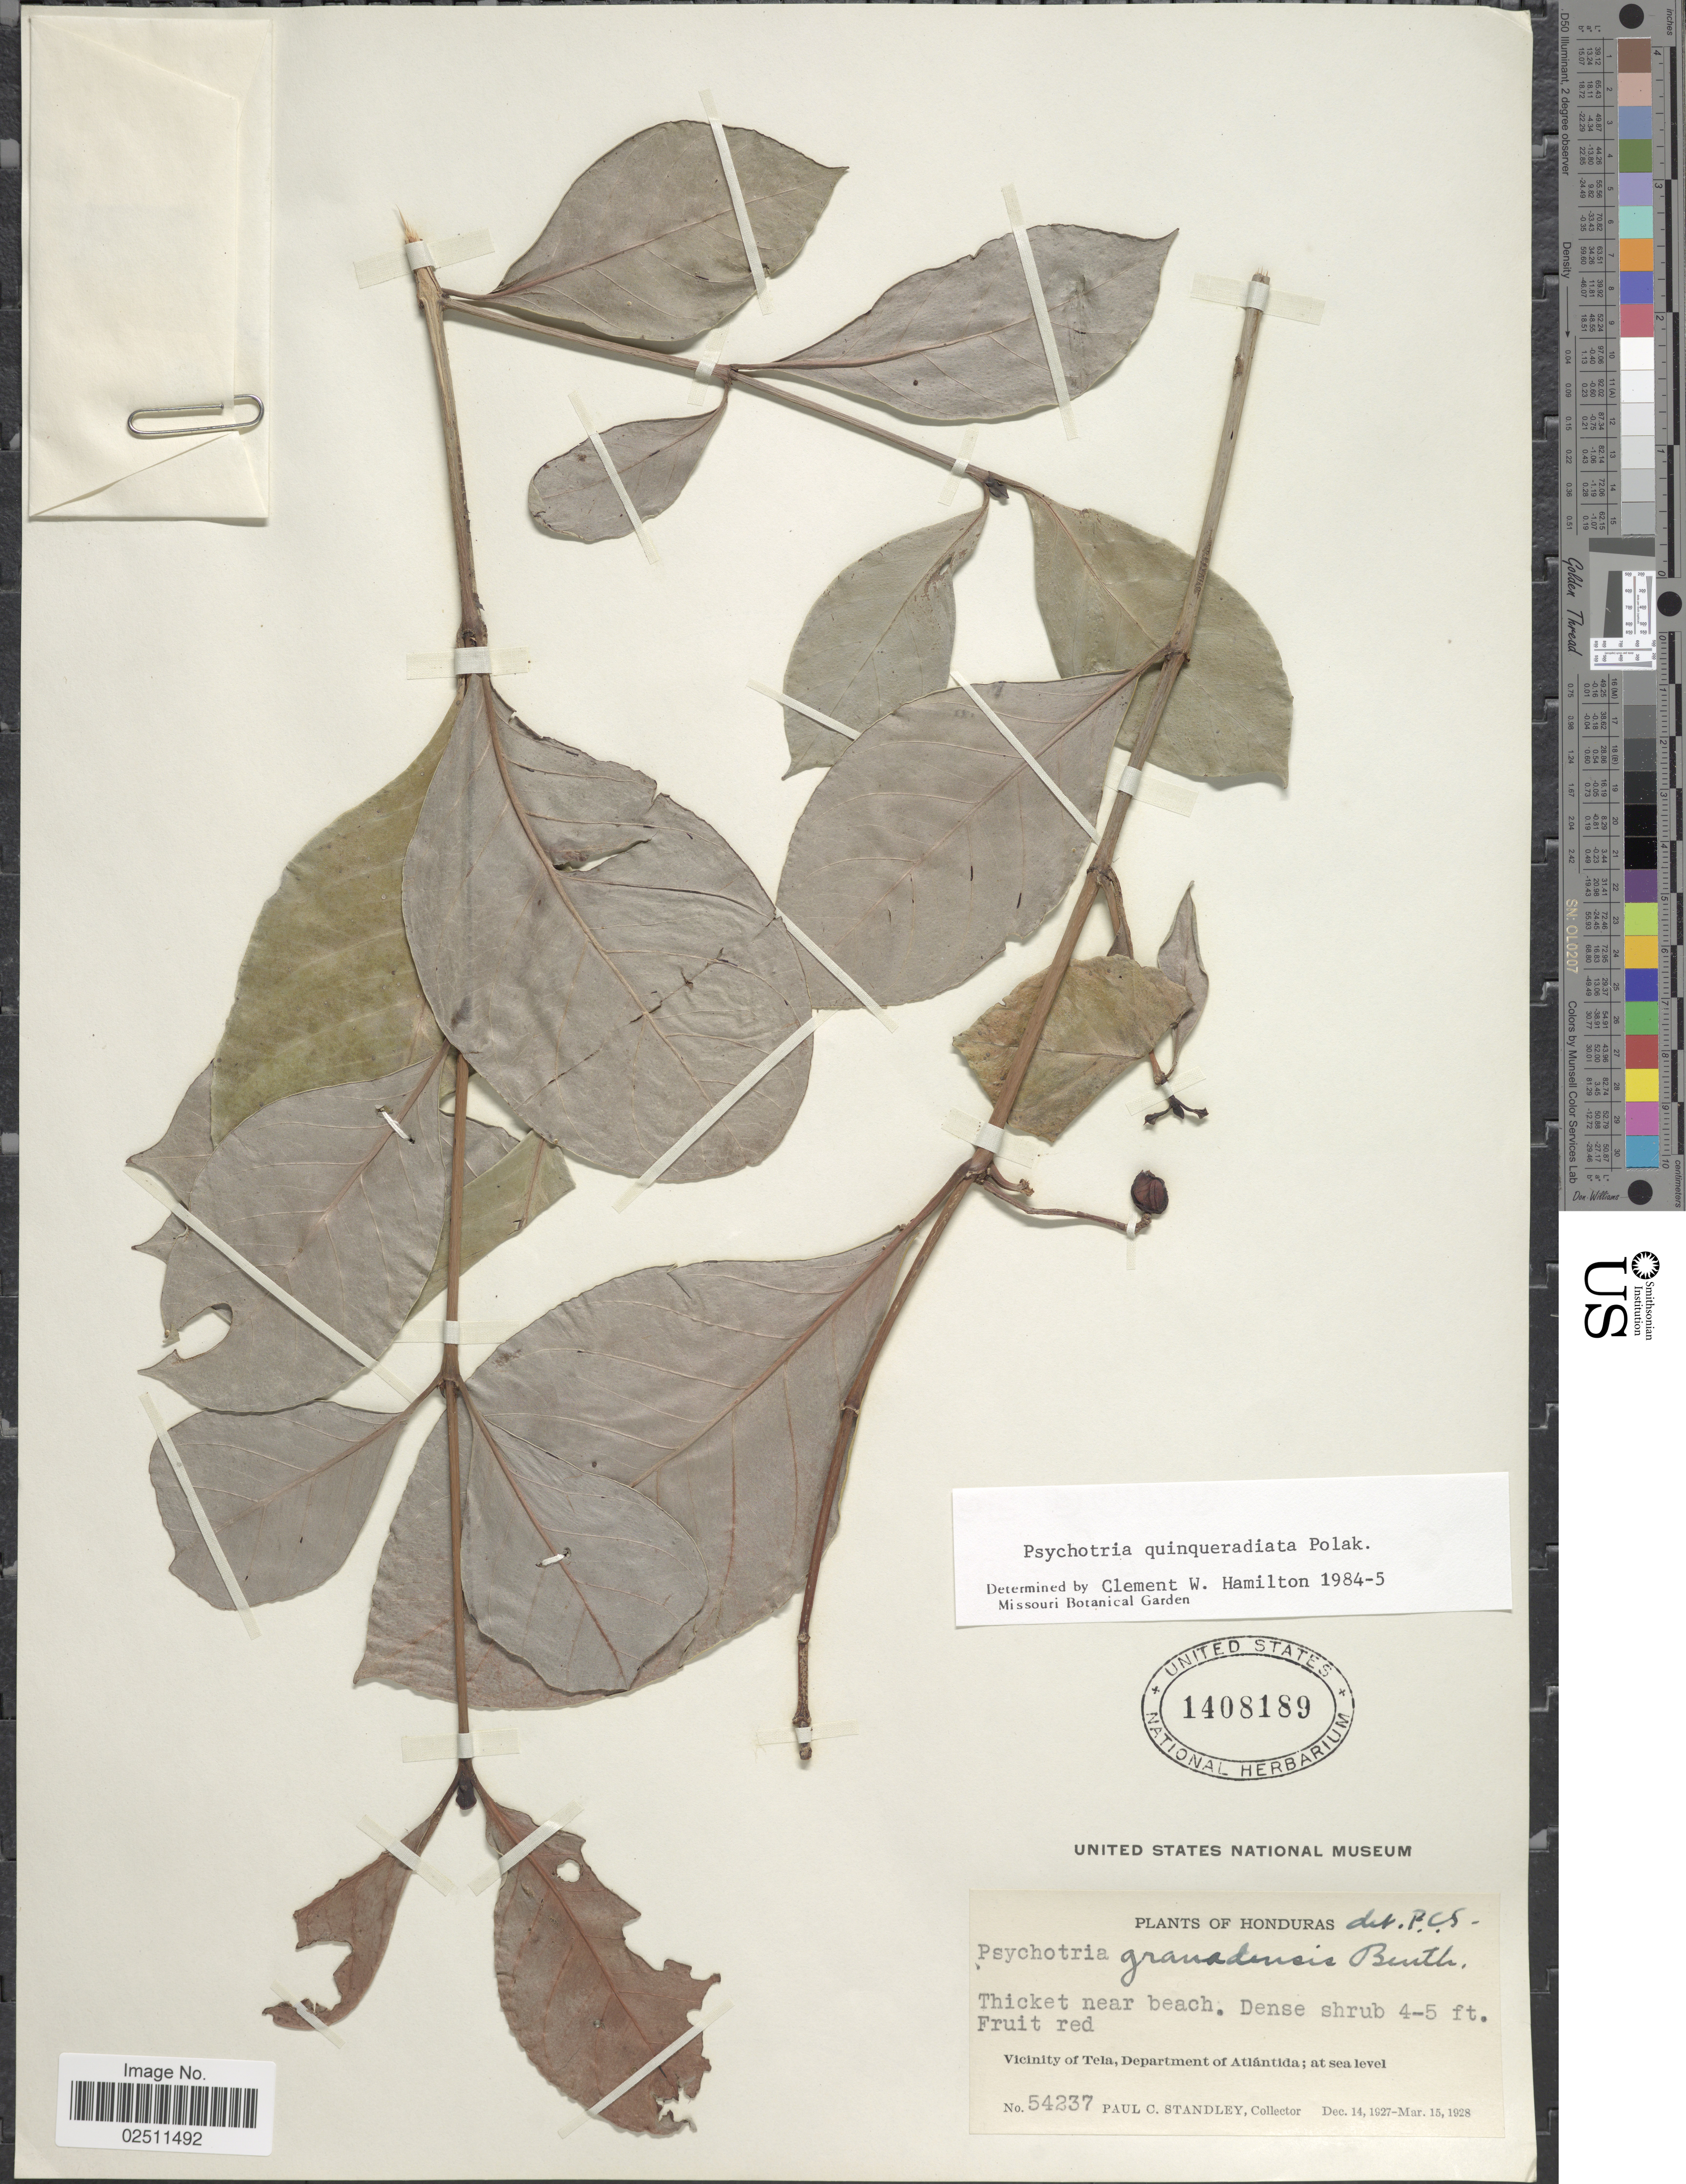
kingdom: Plantae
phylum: Tracheophyta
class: Magnoliopsida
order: Gentianales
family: Rubiaceae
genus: Psychotria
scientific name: Psychotria quinqueradiata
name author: Pol.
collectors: P. C. Standley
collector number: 54237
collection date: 1927-12-14/1928-03-15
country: Honduras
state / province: Atlántida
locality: Vicinity of Tela, Department of Atlantida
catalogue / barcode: US 1408189